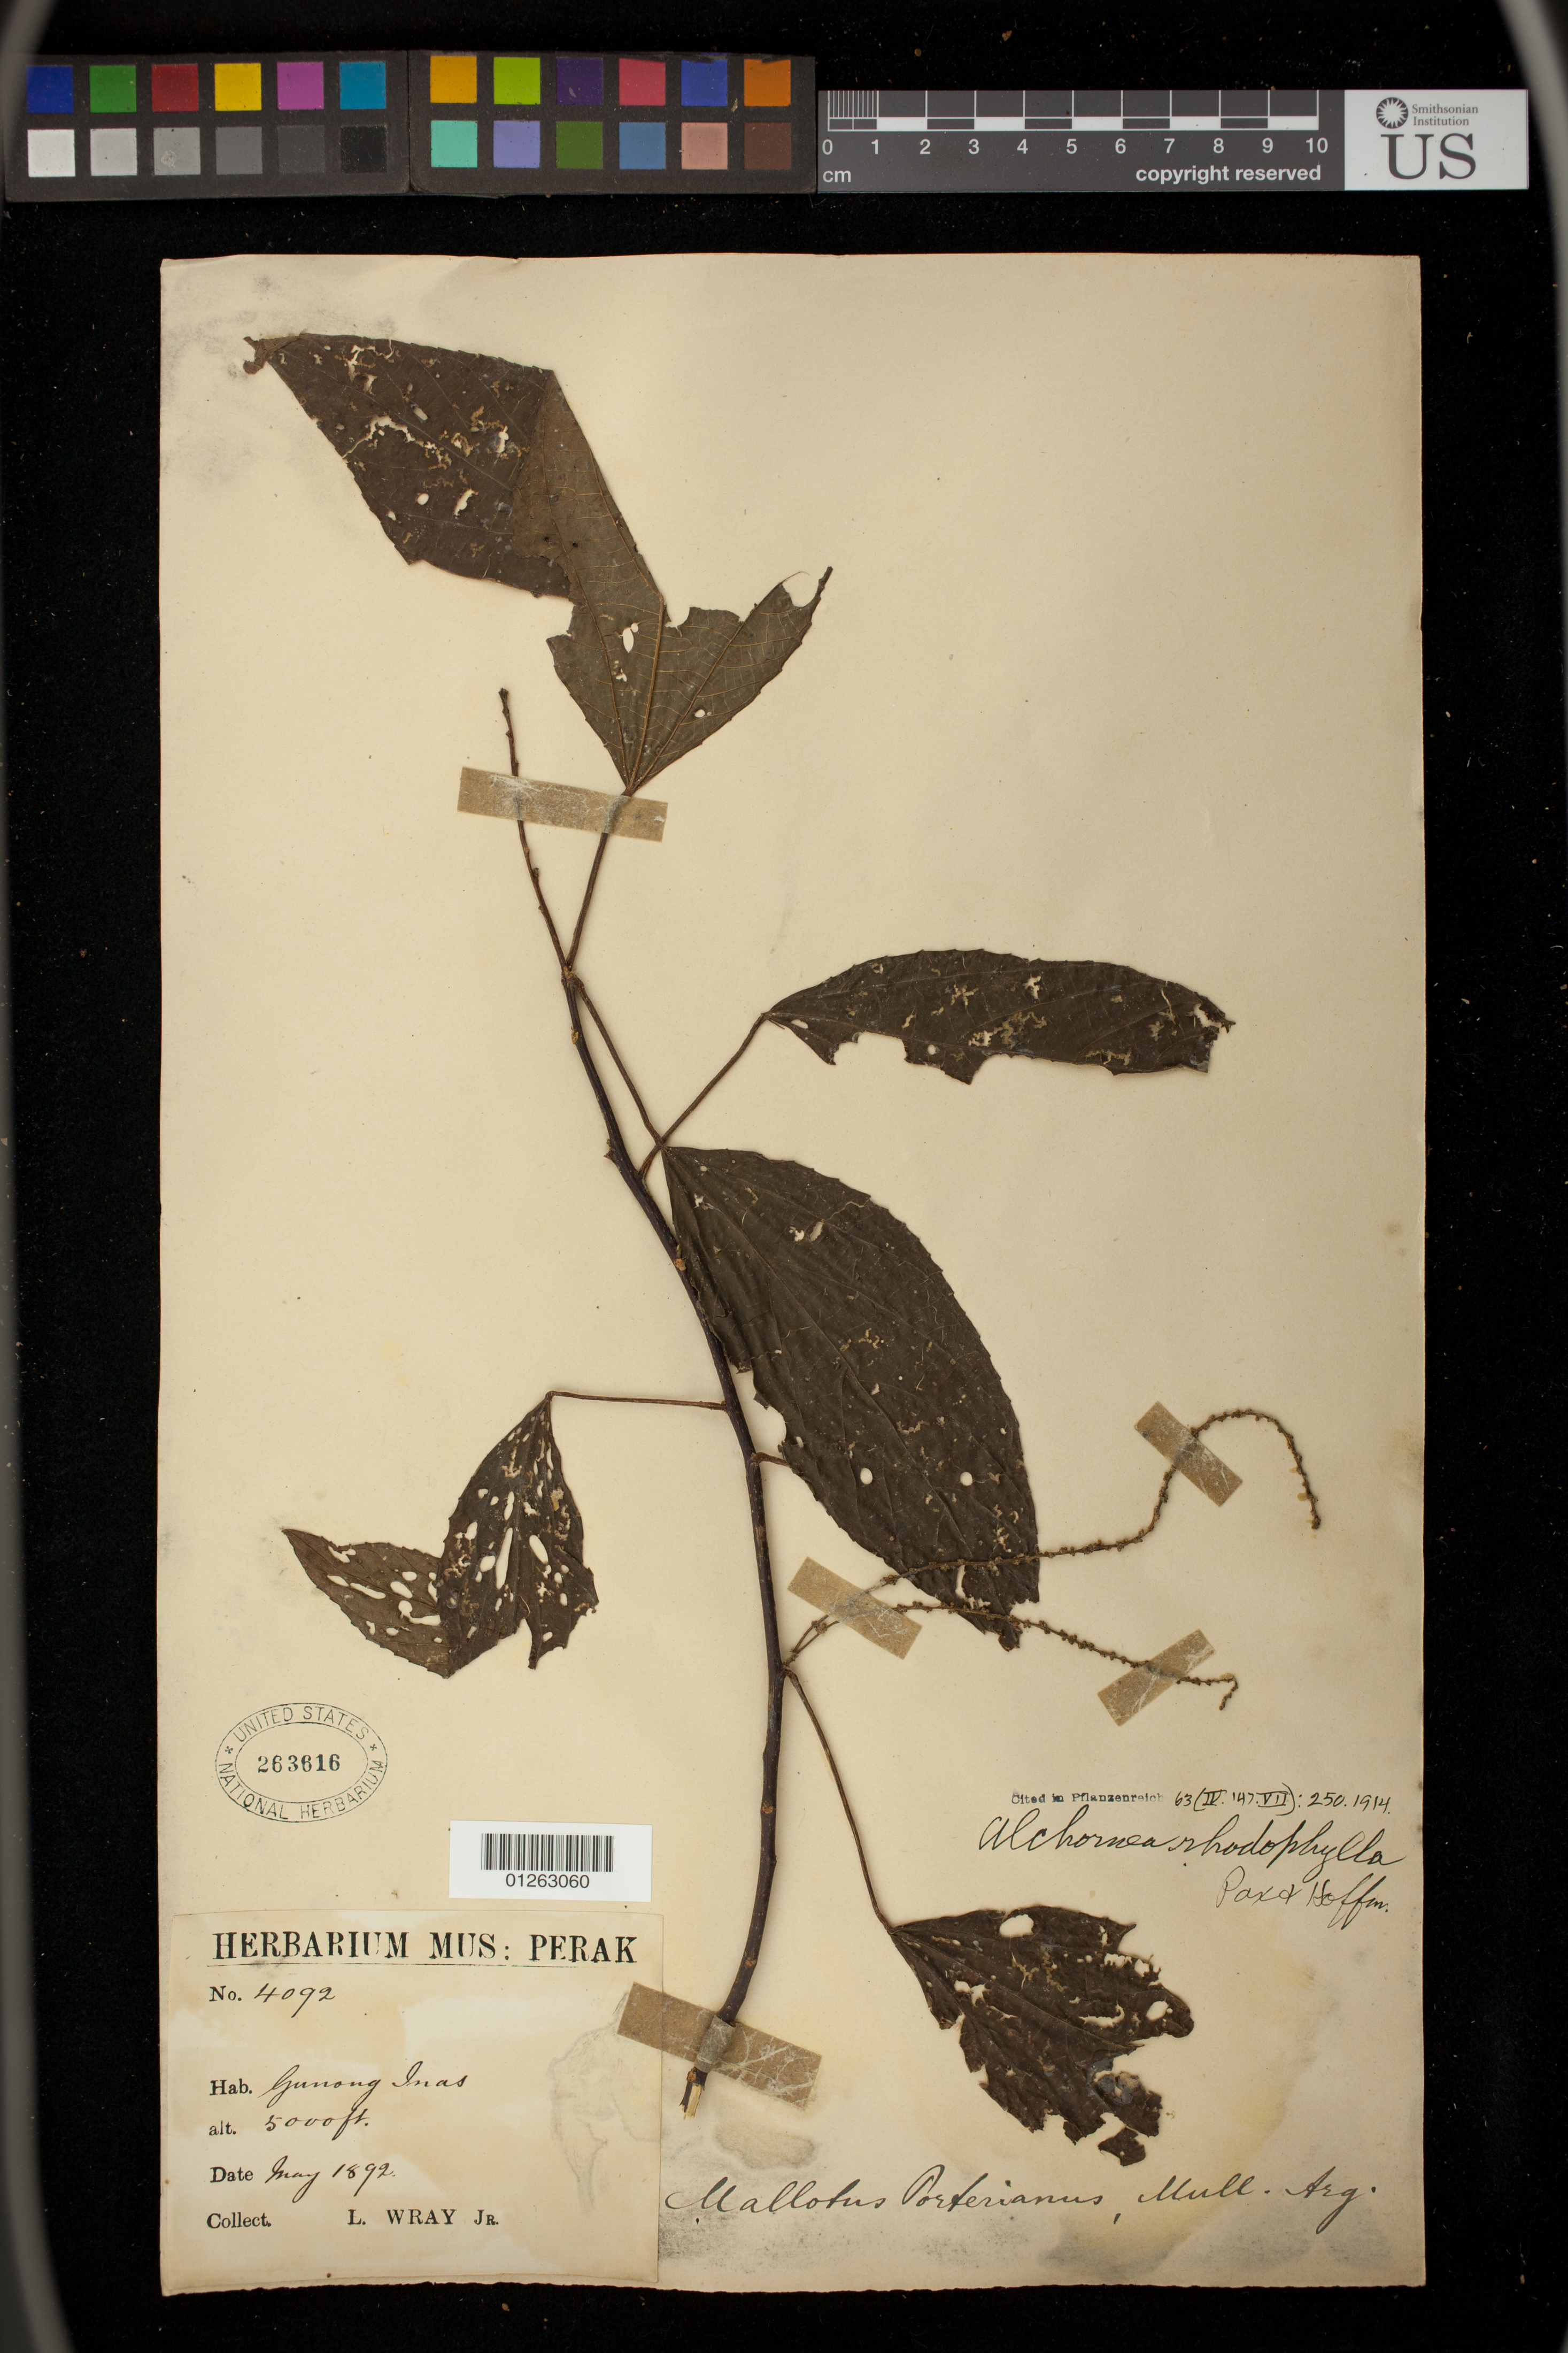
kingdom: Plantae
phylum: Tracheophyta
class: Magnoliopsida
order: Malpighiales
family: Euphorbiaceae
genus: Alchornea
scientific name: Alchornea sp.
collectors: L. Wray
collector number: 4092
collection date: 1892-05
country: Malaysia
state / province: Kedah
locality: Gunong Inas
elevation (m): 1524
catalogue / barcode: US 263616